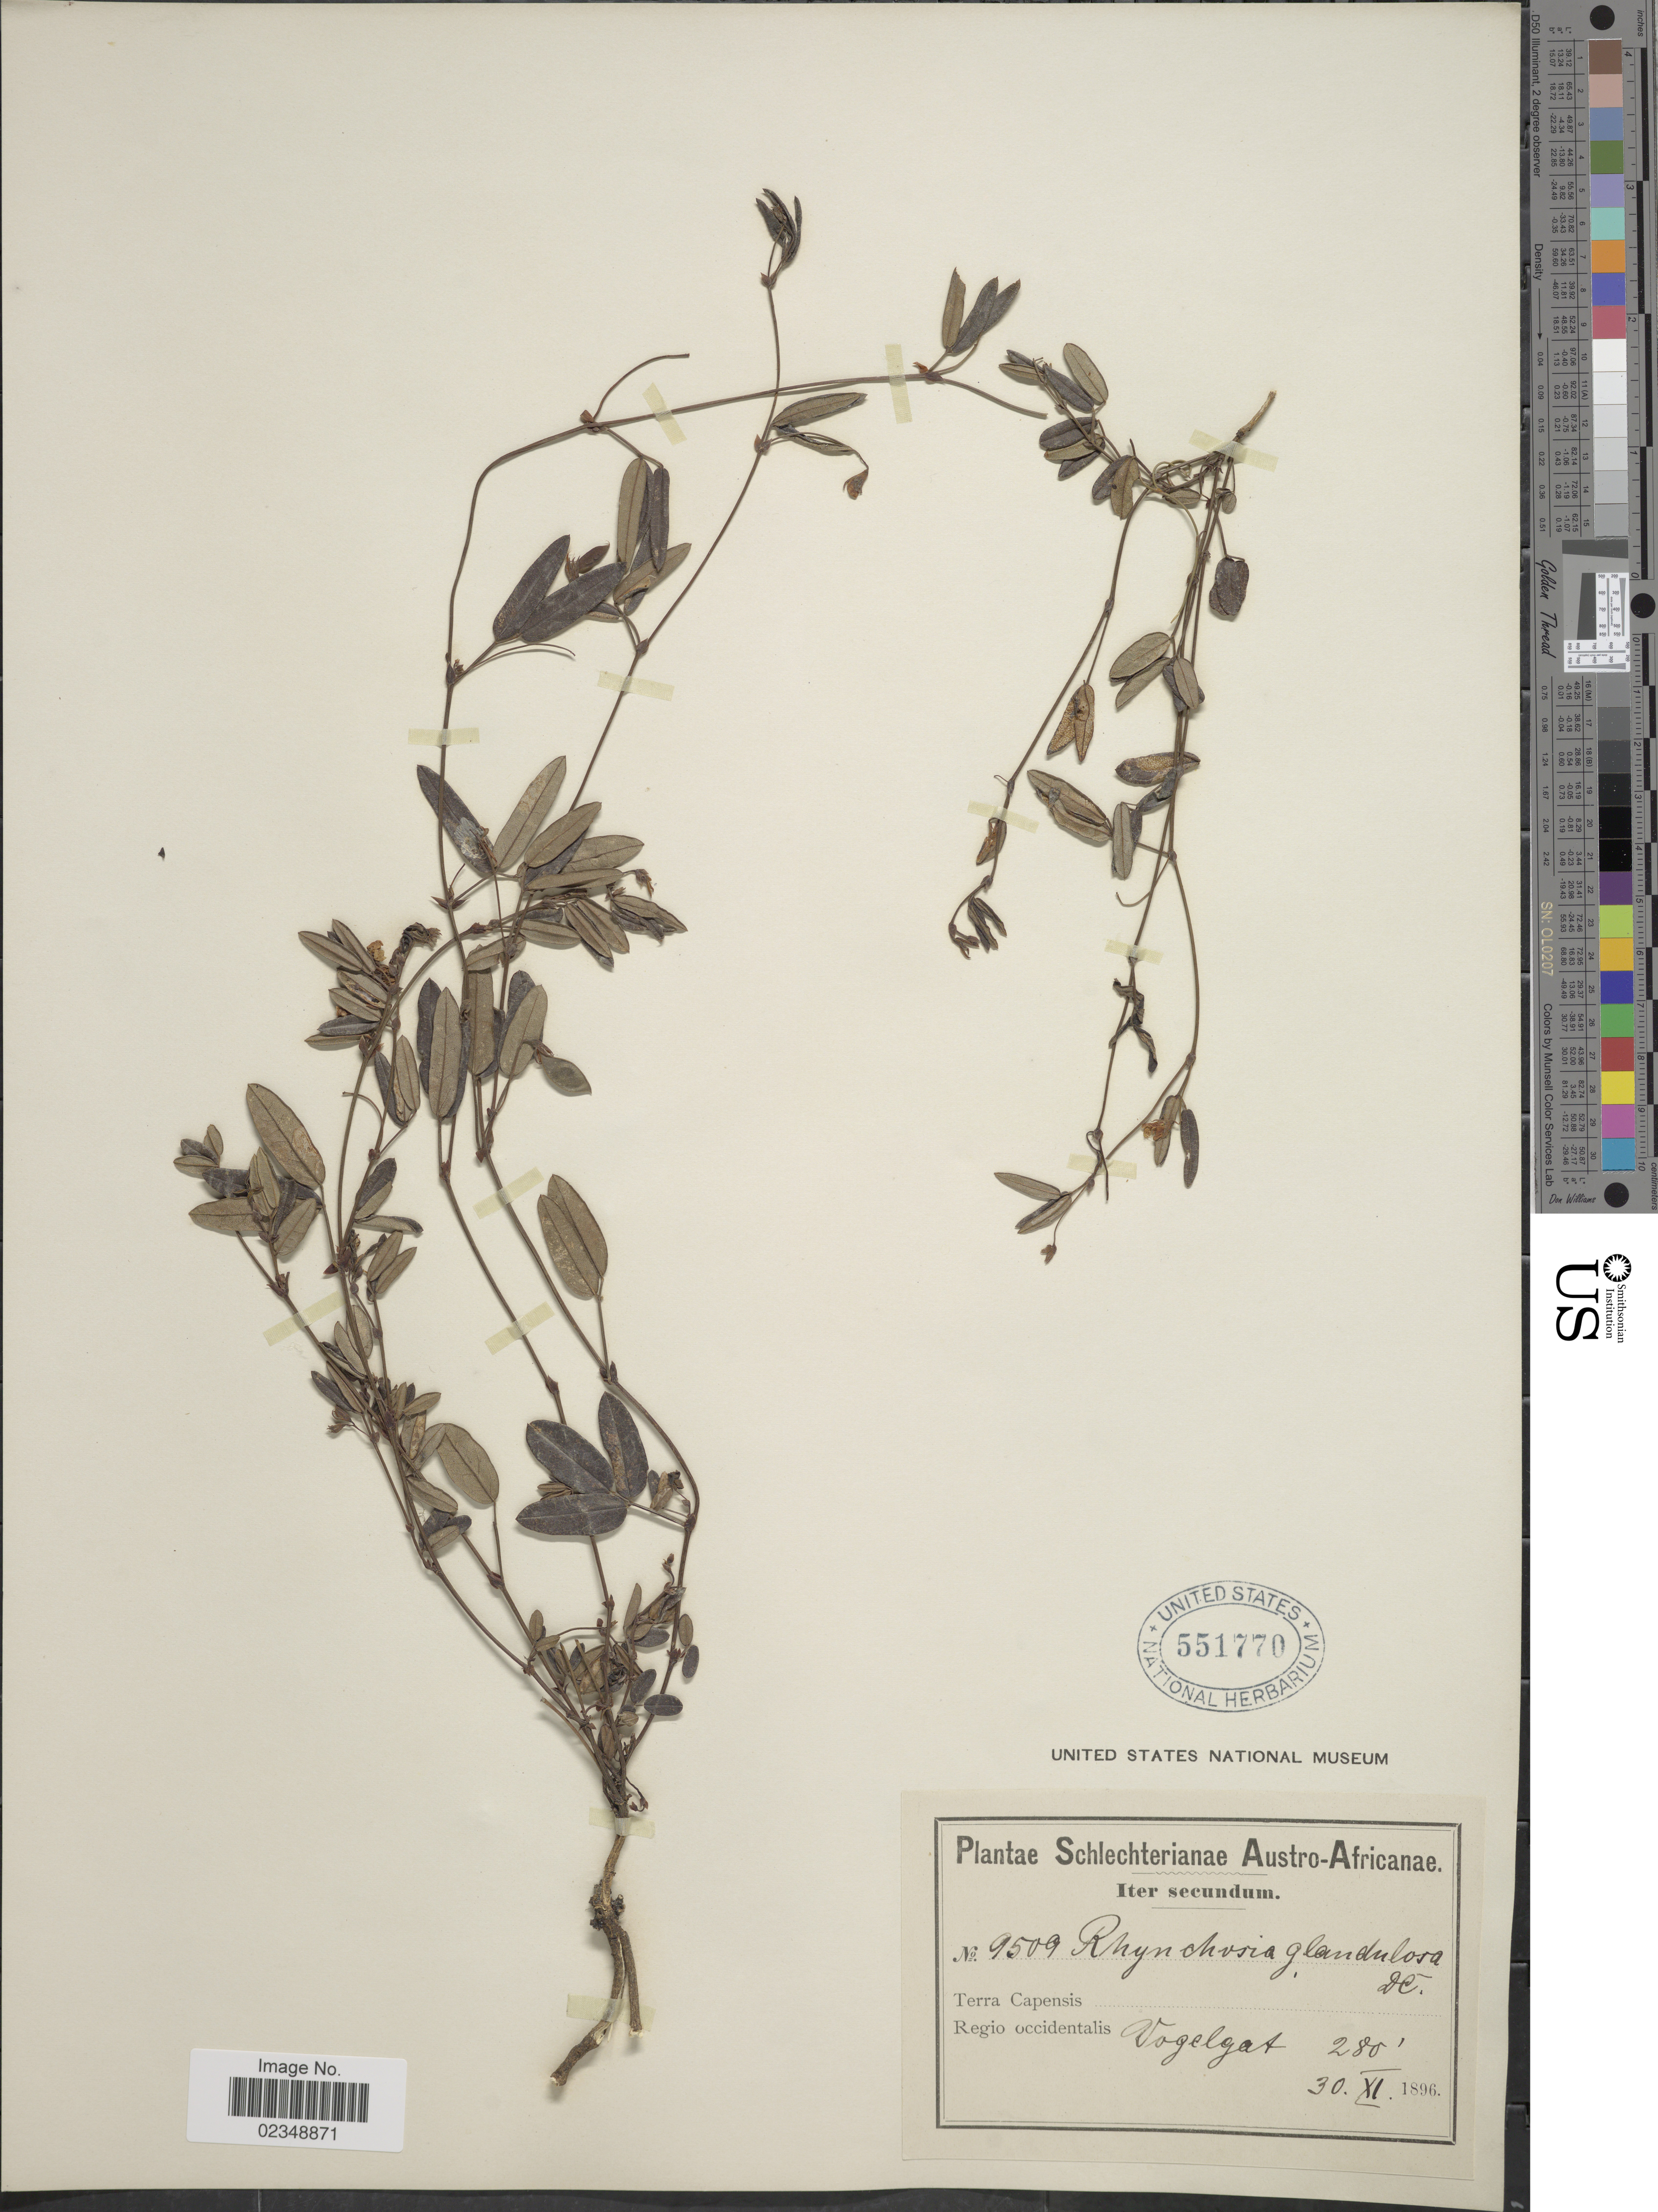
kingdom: Plantae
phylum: Tracheophyta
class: Magnoliopsida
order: Fabales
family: Fabaceae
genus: Rhynchosia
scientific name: Rhynchosia glandulosus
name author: DC.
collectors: Schlechter, --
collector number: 9509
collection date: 1896-11-30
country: South Africa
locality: Austro-Africanae. Iter secundum. Terra Capensis. Regio occidentalis. Vogelgat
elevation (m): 85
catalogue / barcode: US 551770